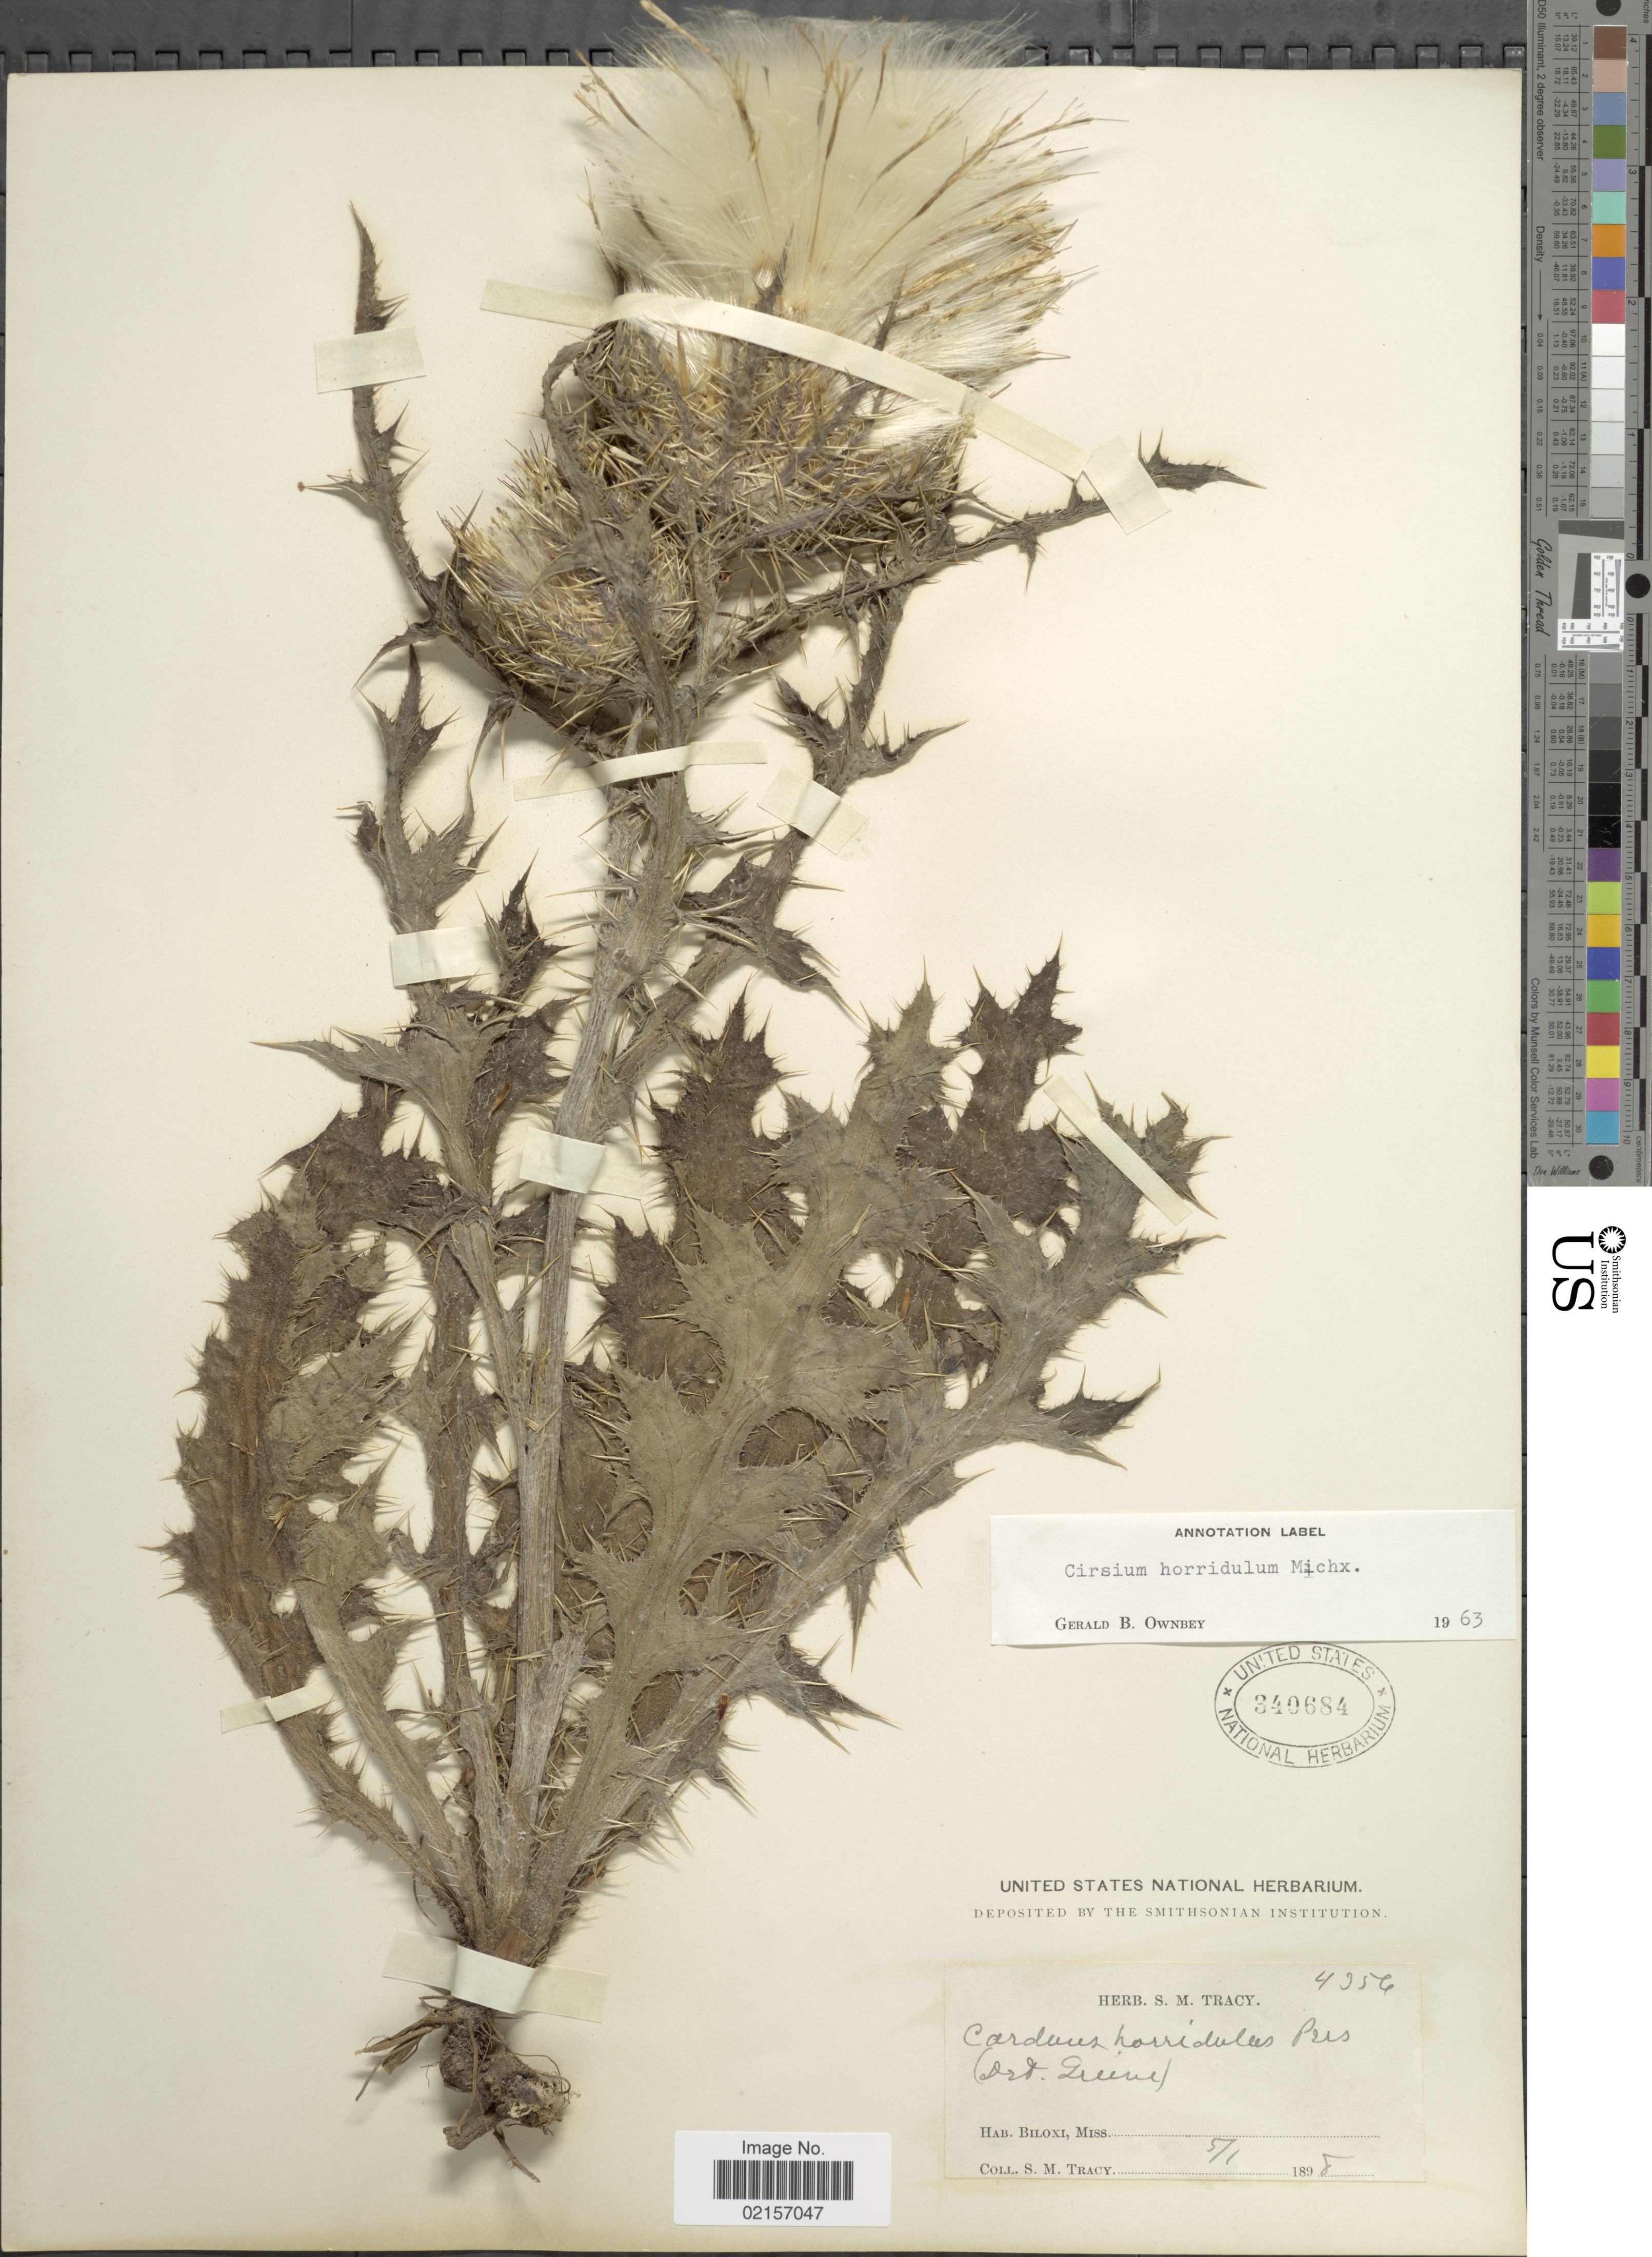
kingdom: Plantae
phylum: Tracheophyta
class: Magnoliopsida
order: Asterales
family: Asteraceae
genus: Cirsium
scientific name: Cirsium horridulum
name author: Michx.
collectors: S. M. Tracy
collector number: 4356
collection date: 1898-01-05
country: United States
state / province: Mississippi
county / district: Harrison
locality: Biloxi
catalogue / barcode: US 340684